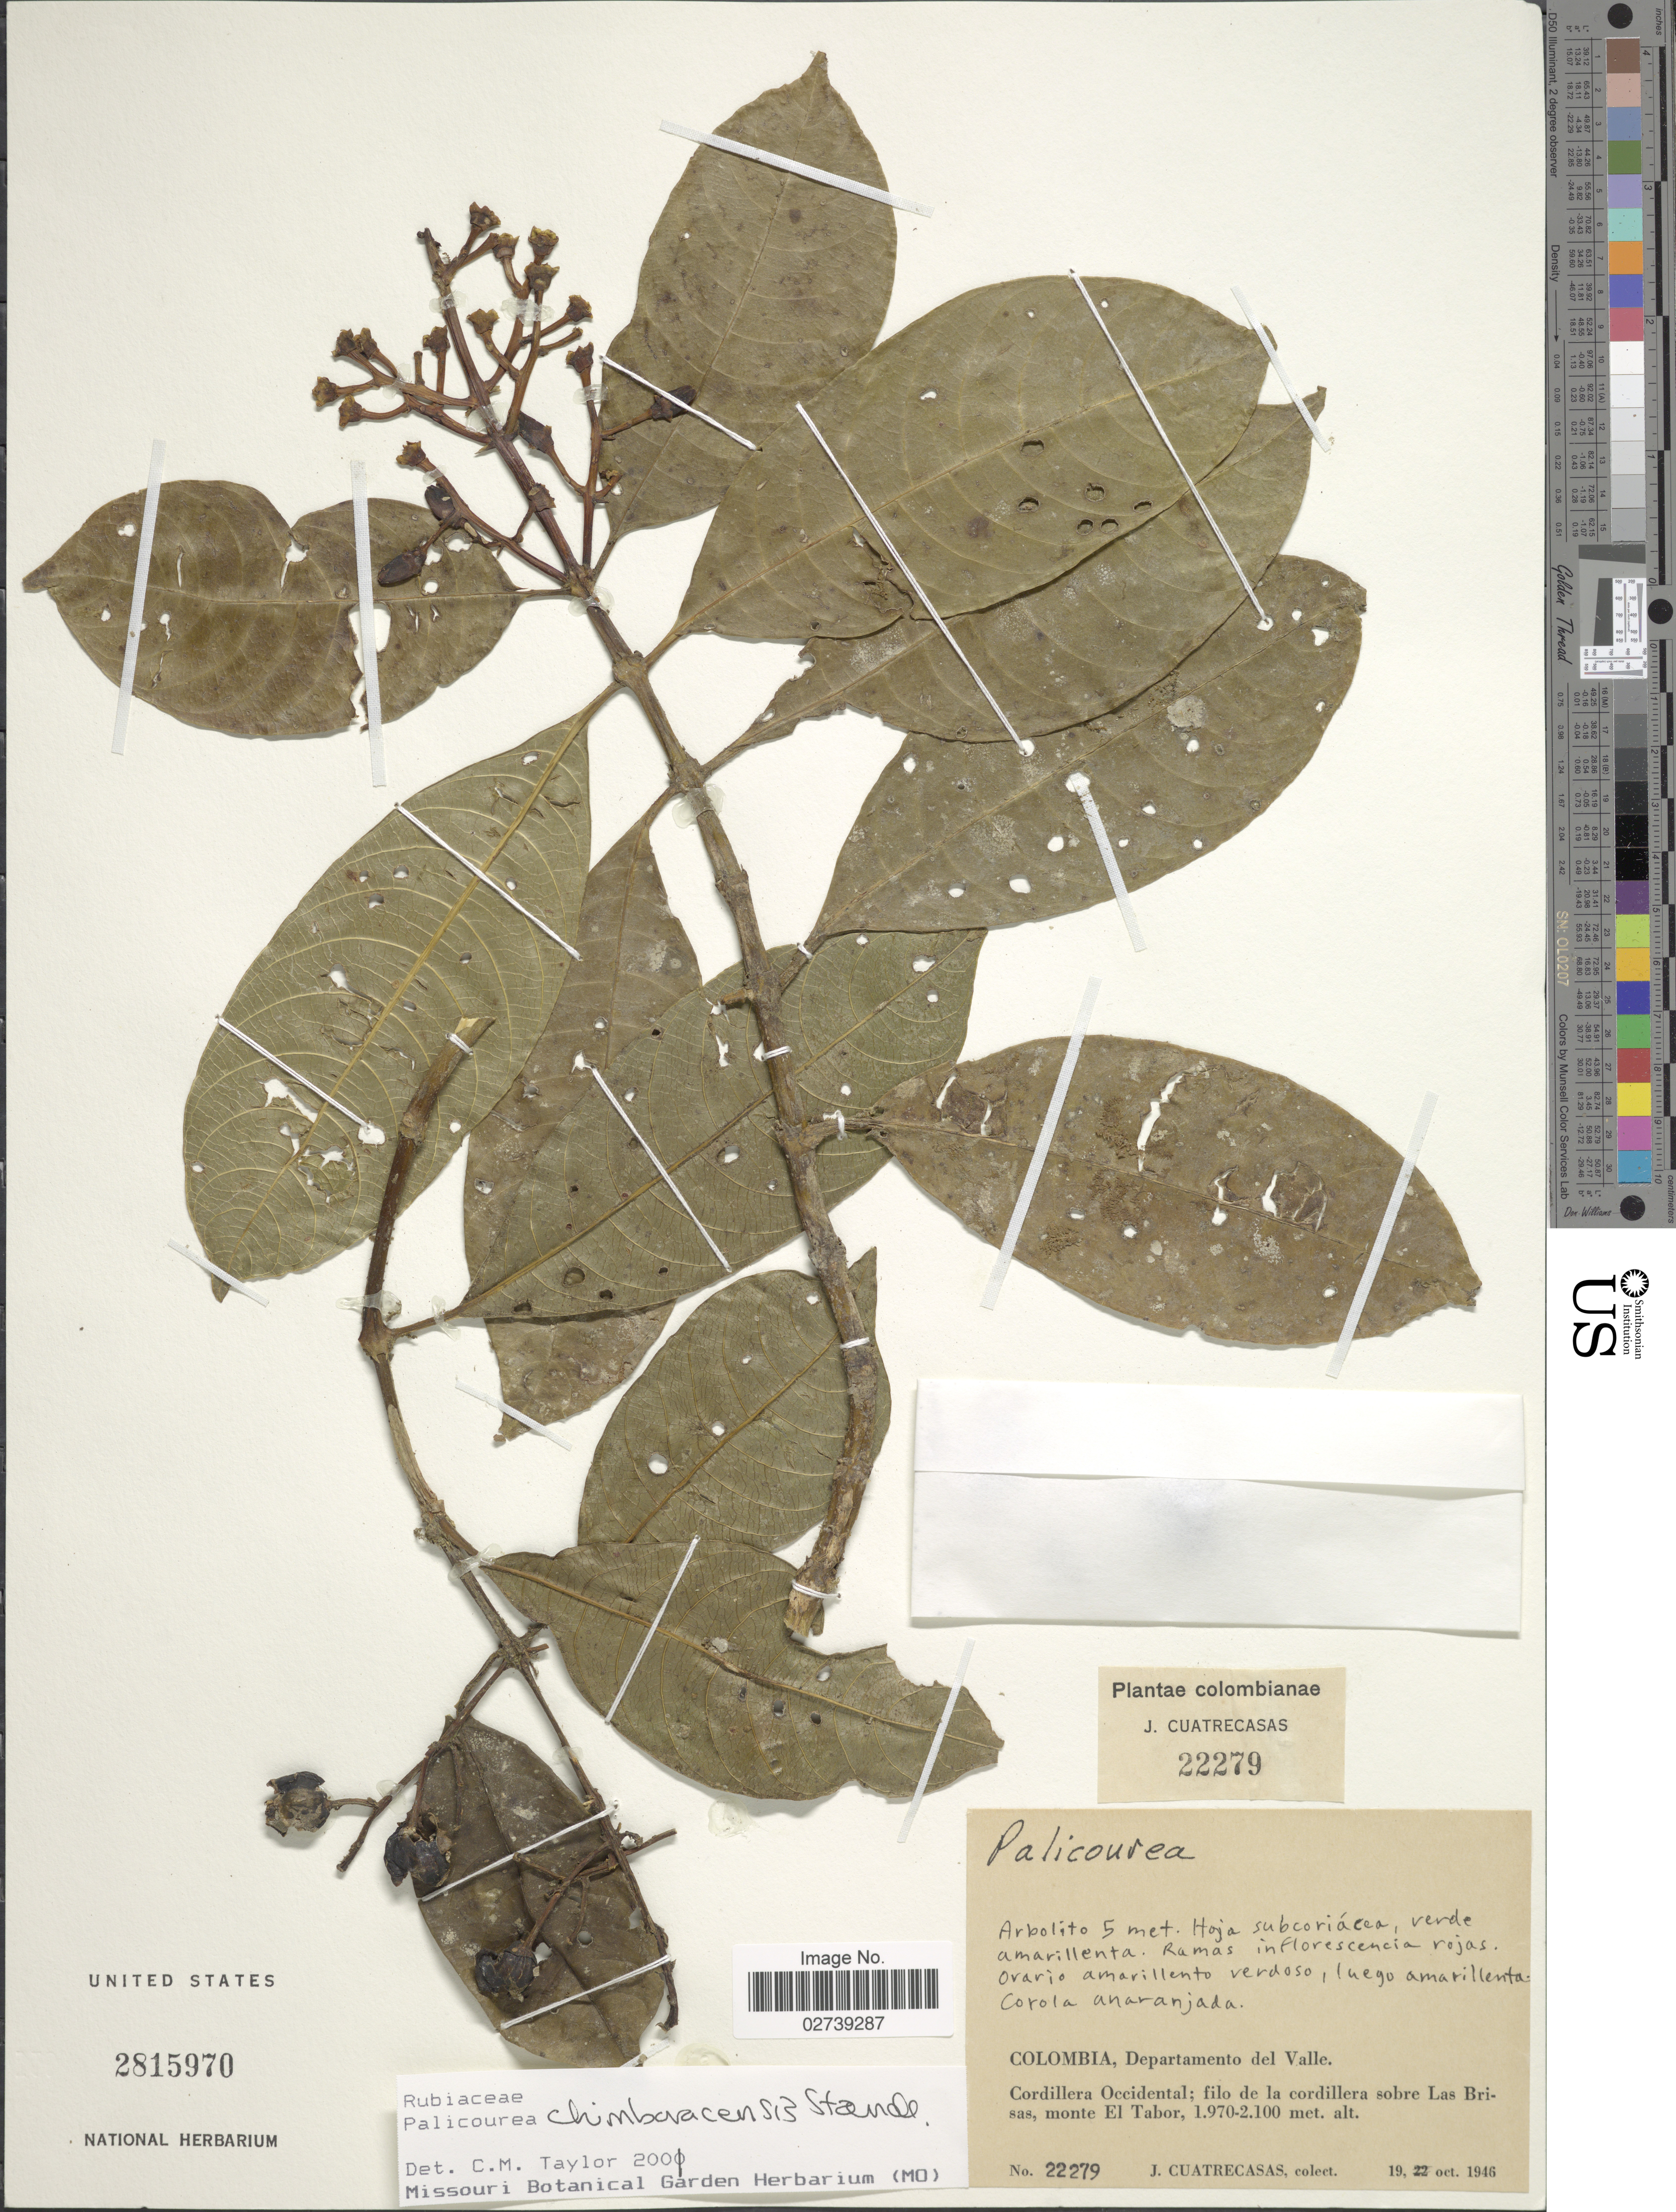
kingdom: Plantae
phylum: Tracheophyta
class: Magnoliopsida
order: Gentianales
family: Rubiaceae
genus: Palicourea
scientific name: Palicourea chimboracensis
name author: Standl.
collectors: J. Cuatrecasas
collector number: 22279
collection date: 1946-10-19/1946-10-22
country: Colombia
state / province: Valle del Cauca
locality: Colombianae, Departamento del Valle, Cordillera Occidental; filo de la cordillera sobre Las Brisas, monte El Taylor.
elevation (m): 1970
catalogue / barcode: US 2815970